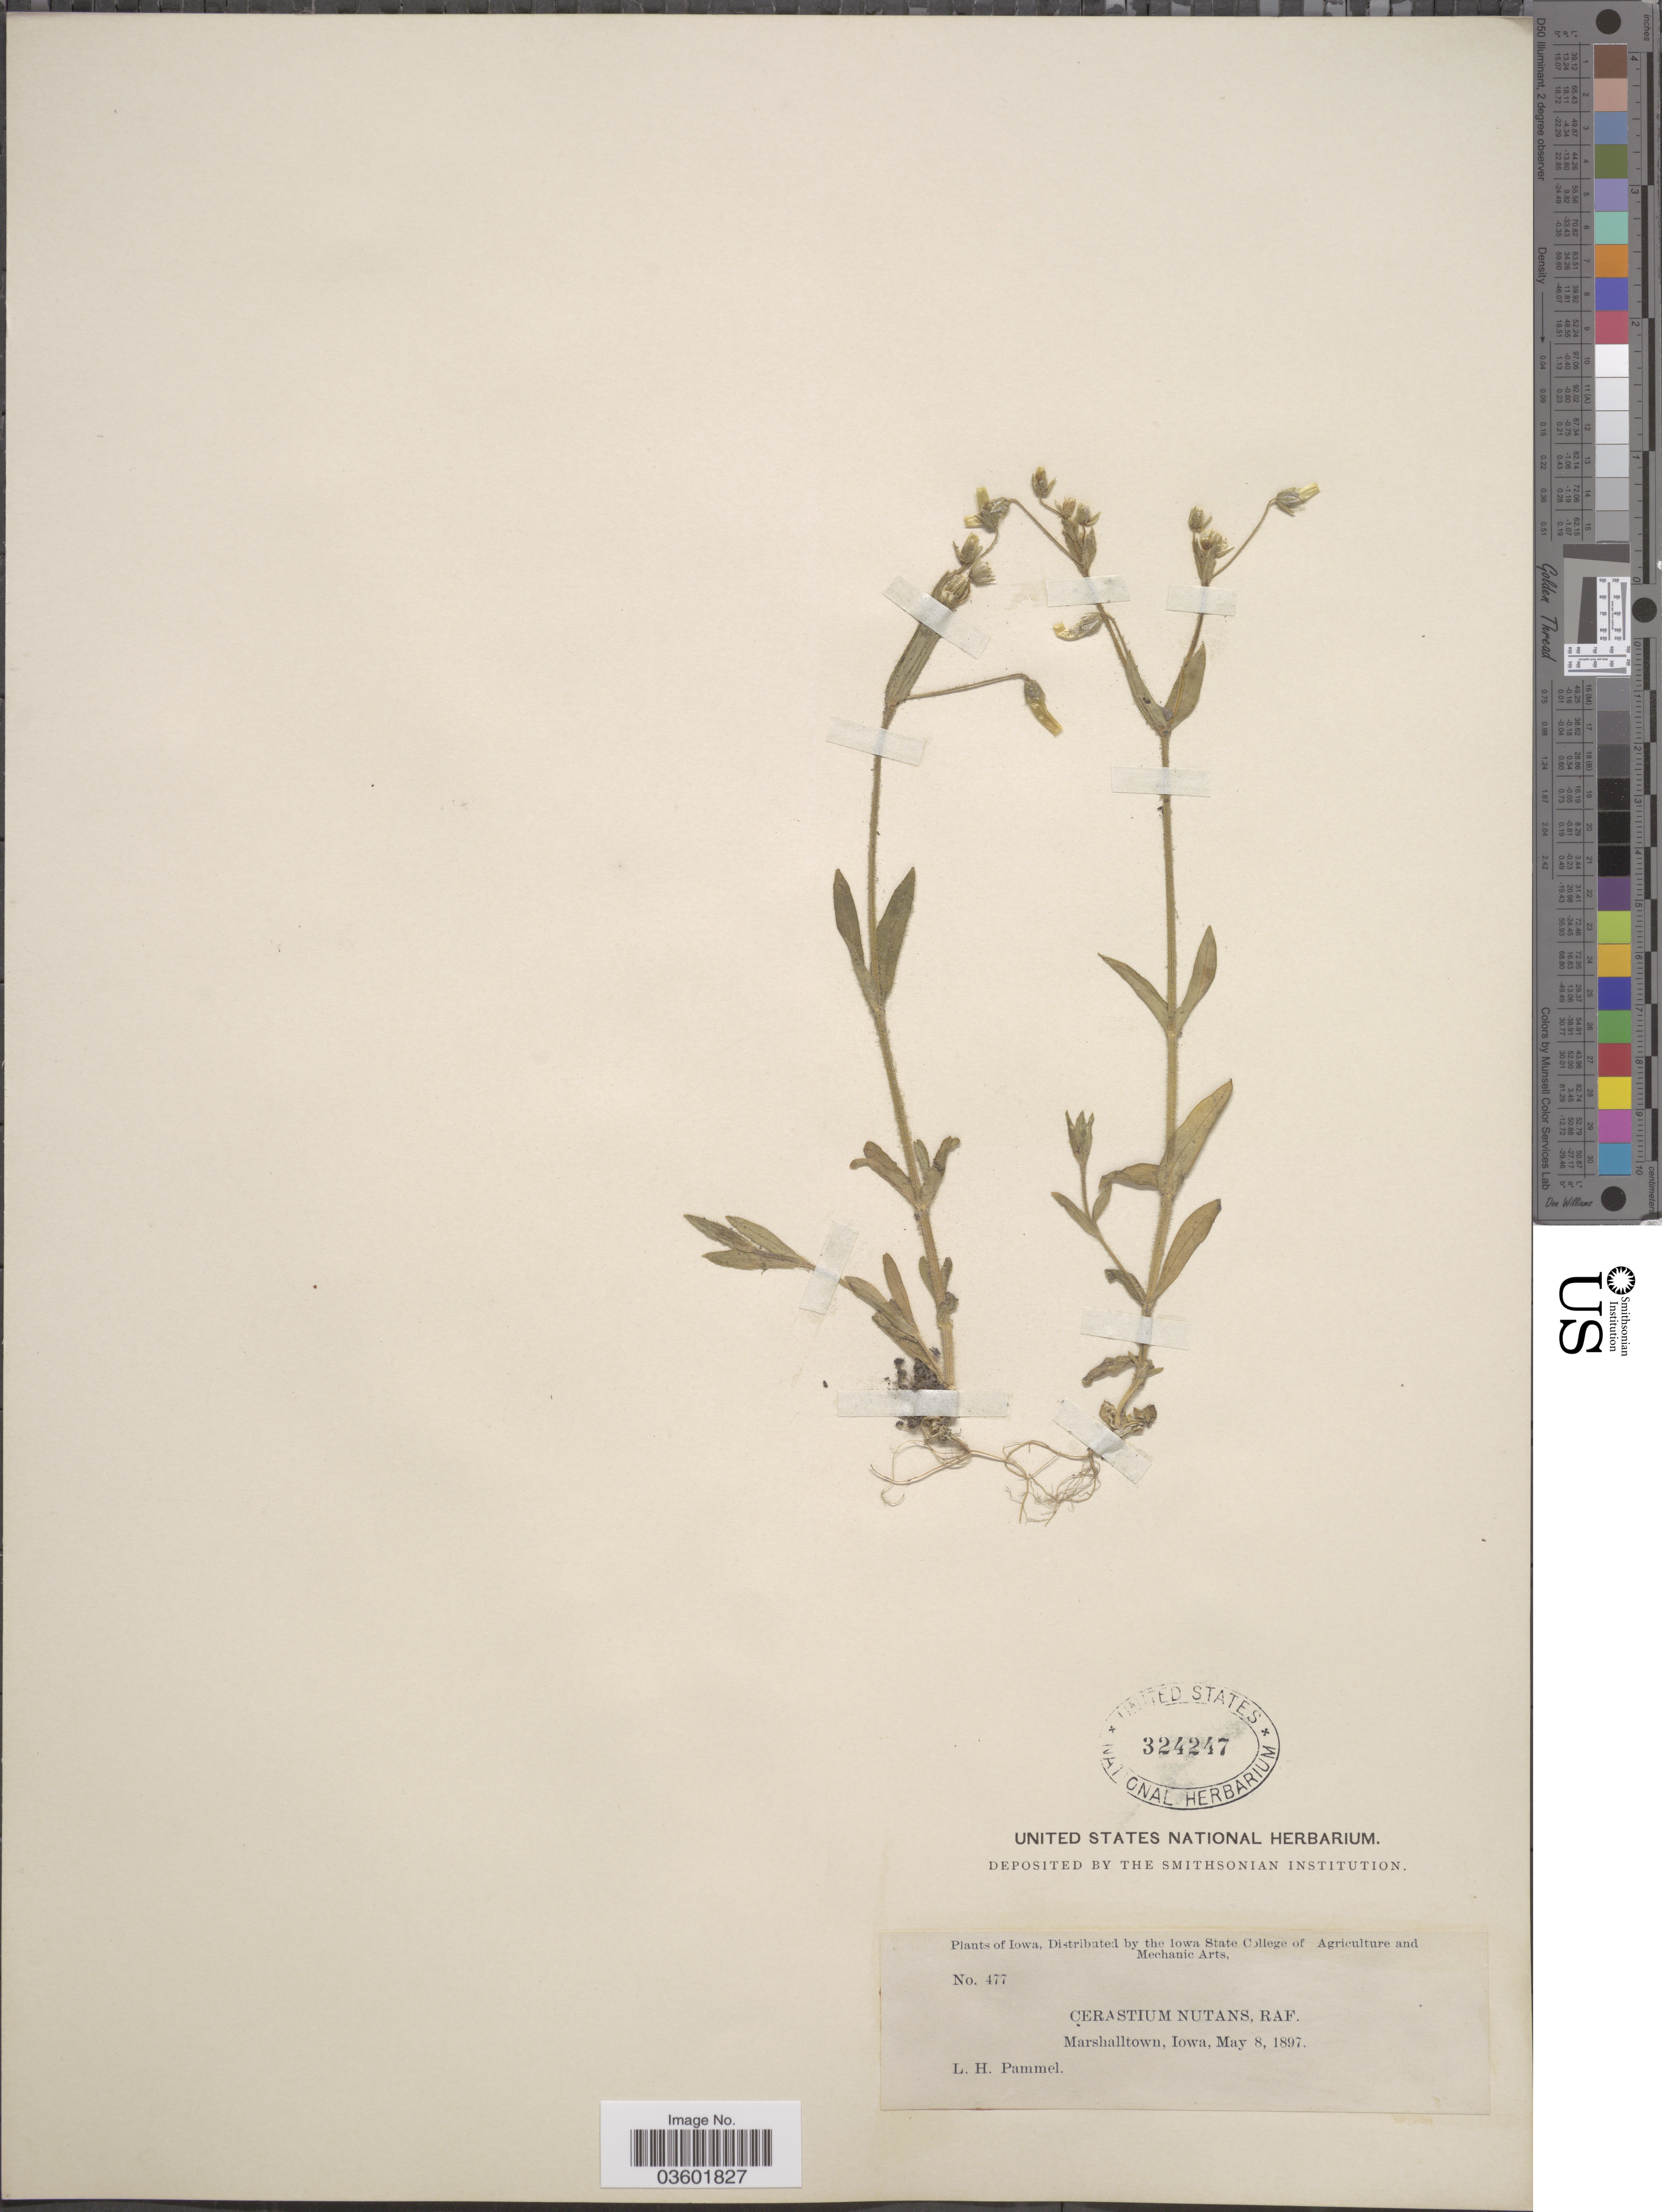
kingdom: Plantae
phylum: Tracheophyta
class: Magnoliopsida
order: Caryophyllales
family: Caryophyllaceae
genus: Cerastium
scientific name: Cerastium longipedunculatum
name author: Muhl.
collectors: L. Pammel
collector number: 477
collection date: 1897-05-08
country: United States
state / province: Iowa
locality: Marshalltown.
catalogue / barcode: US 324247